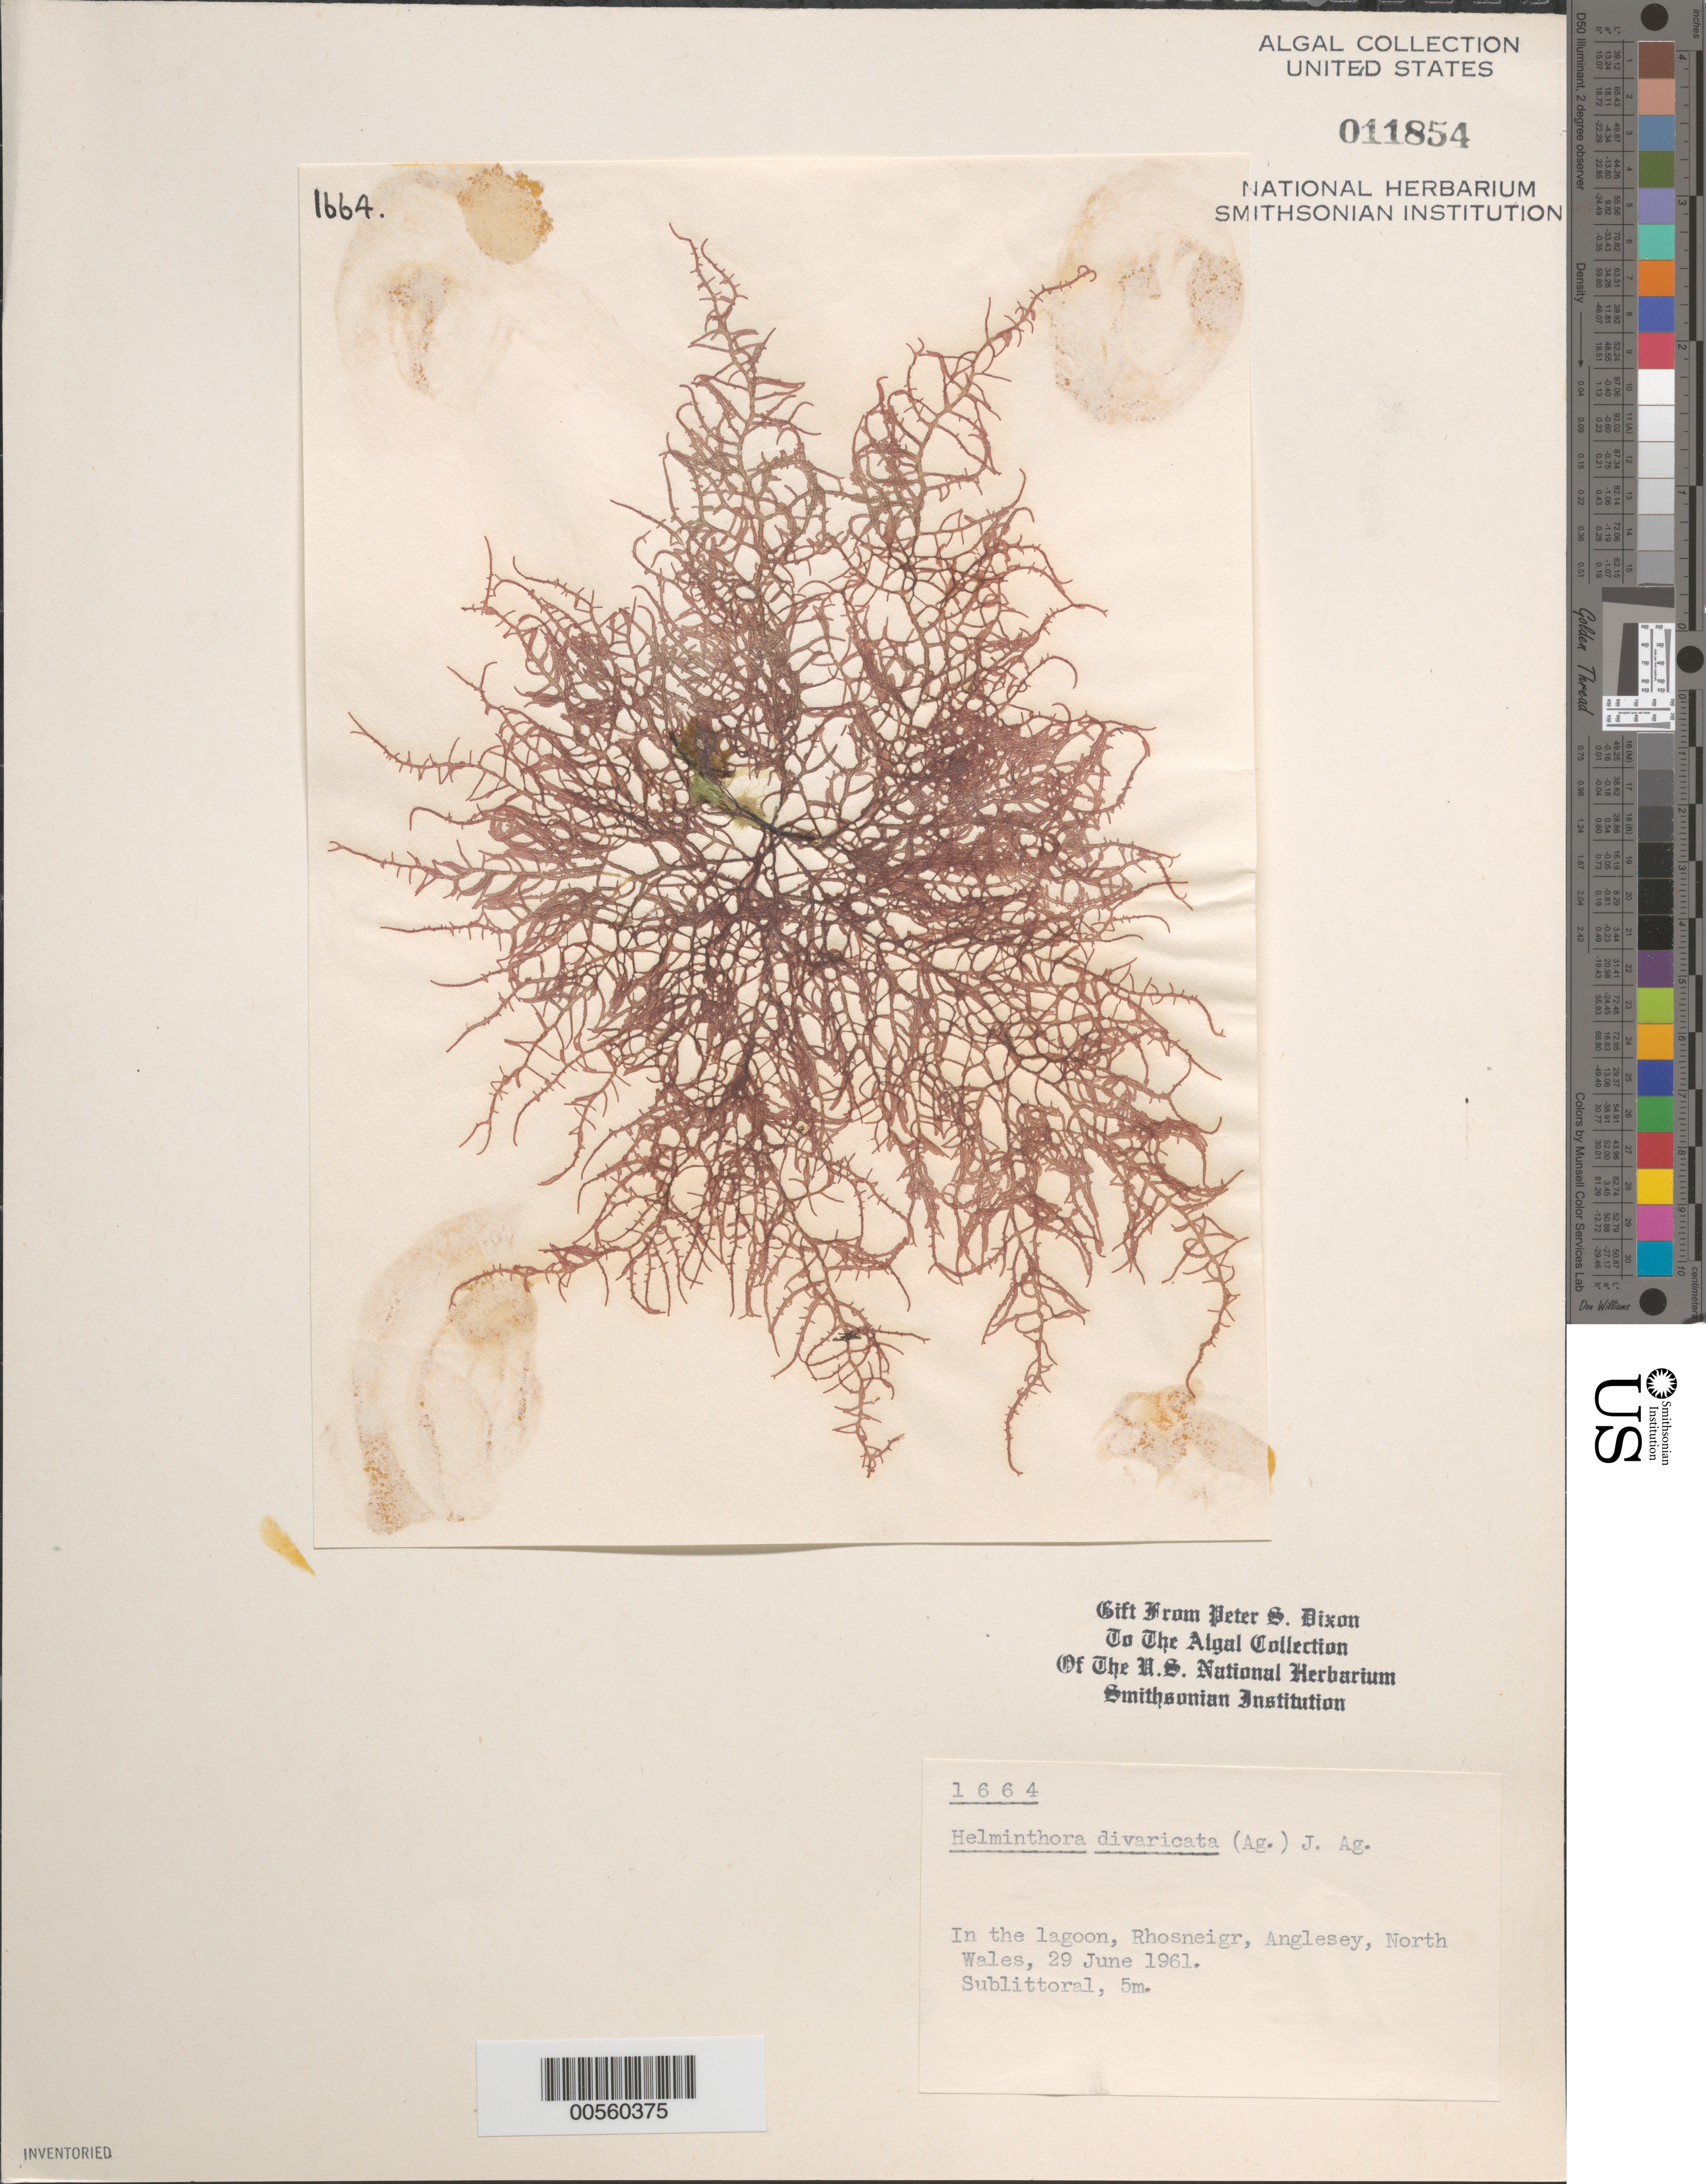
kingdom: Plantae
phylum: Rhodophyta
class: Florideophyceae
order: Nemaliales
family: Liagoraceae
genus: Helminthora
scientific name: Helminthora divaricata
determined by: Dixon, P. S.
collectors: P. S. Dixon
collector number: PSD 1664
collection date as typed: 29 Jun 1961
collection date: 1961-06-29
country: United Kingdom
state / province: Wales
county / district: Gwynedd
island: Anglesey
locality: Rhosneigr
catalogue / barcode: US 11854